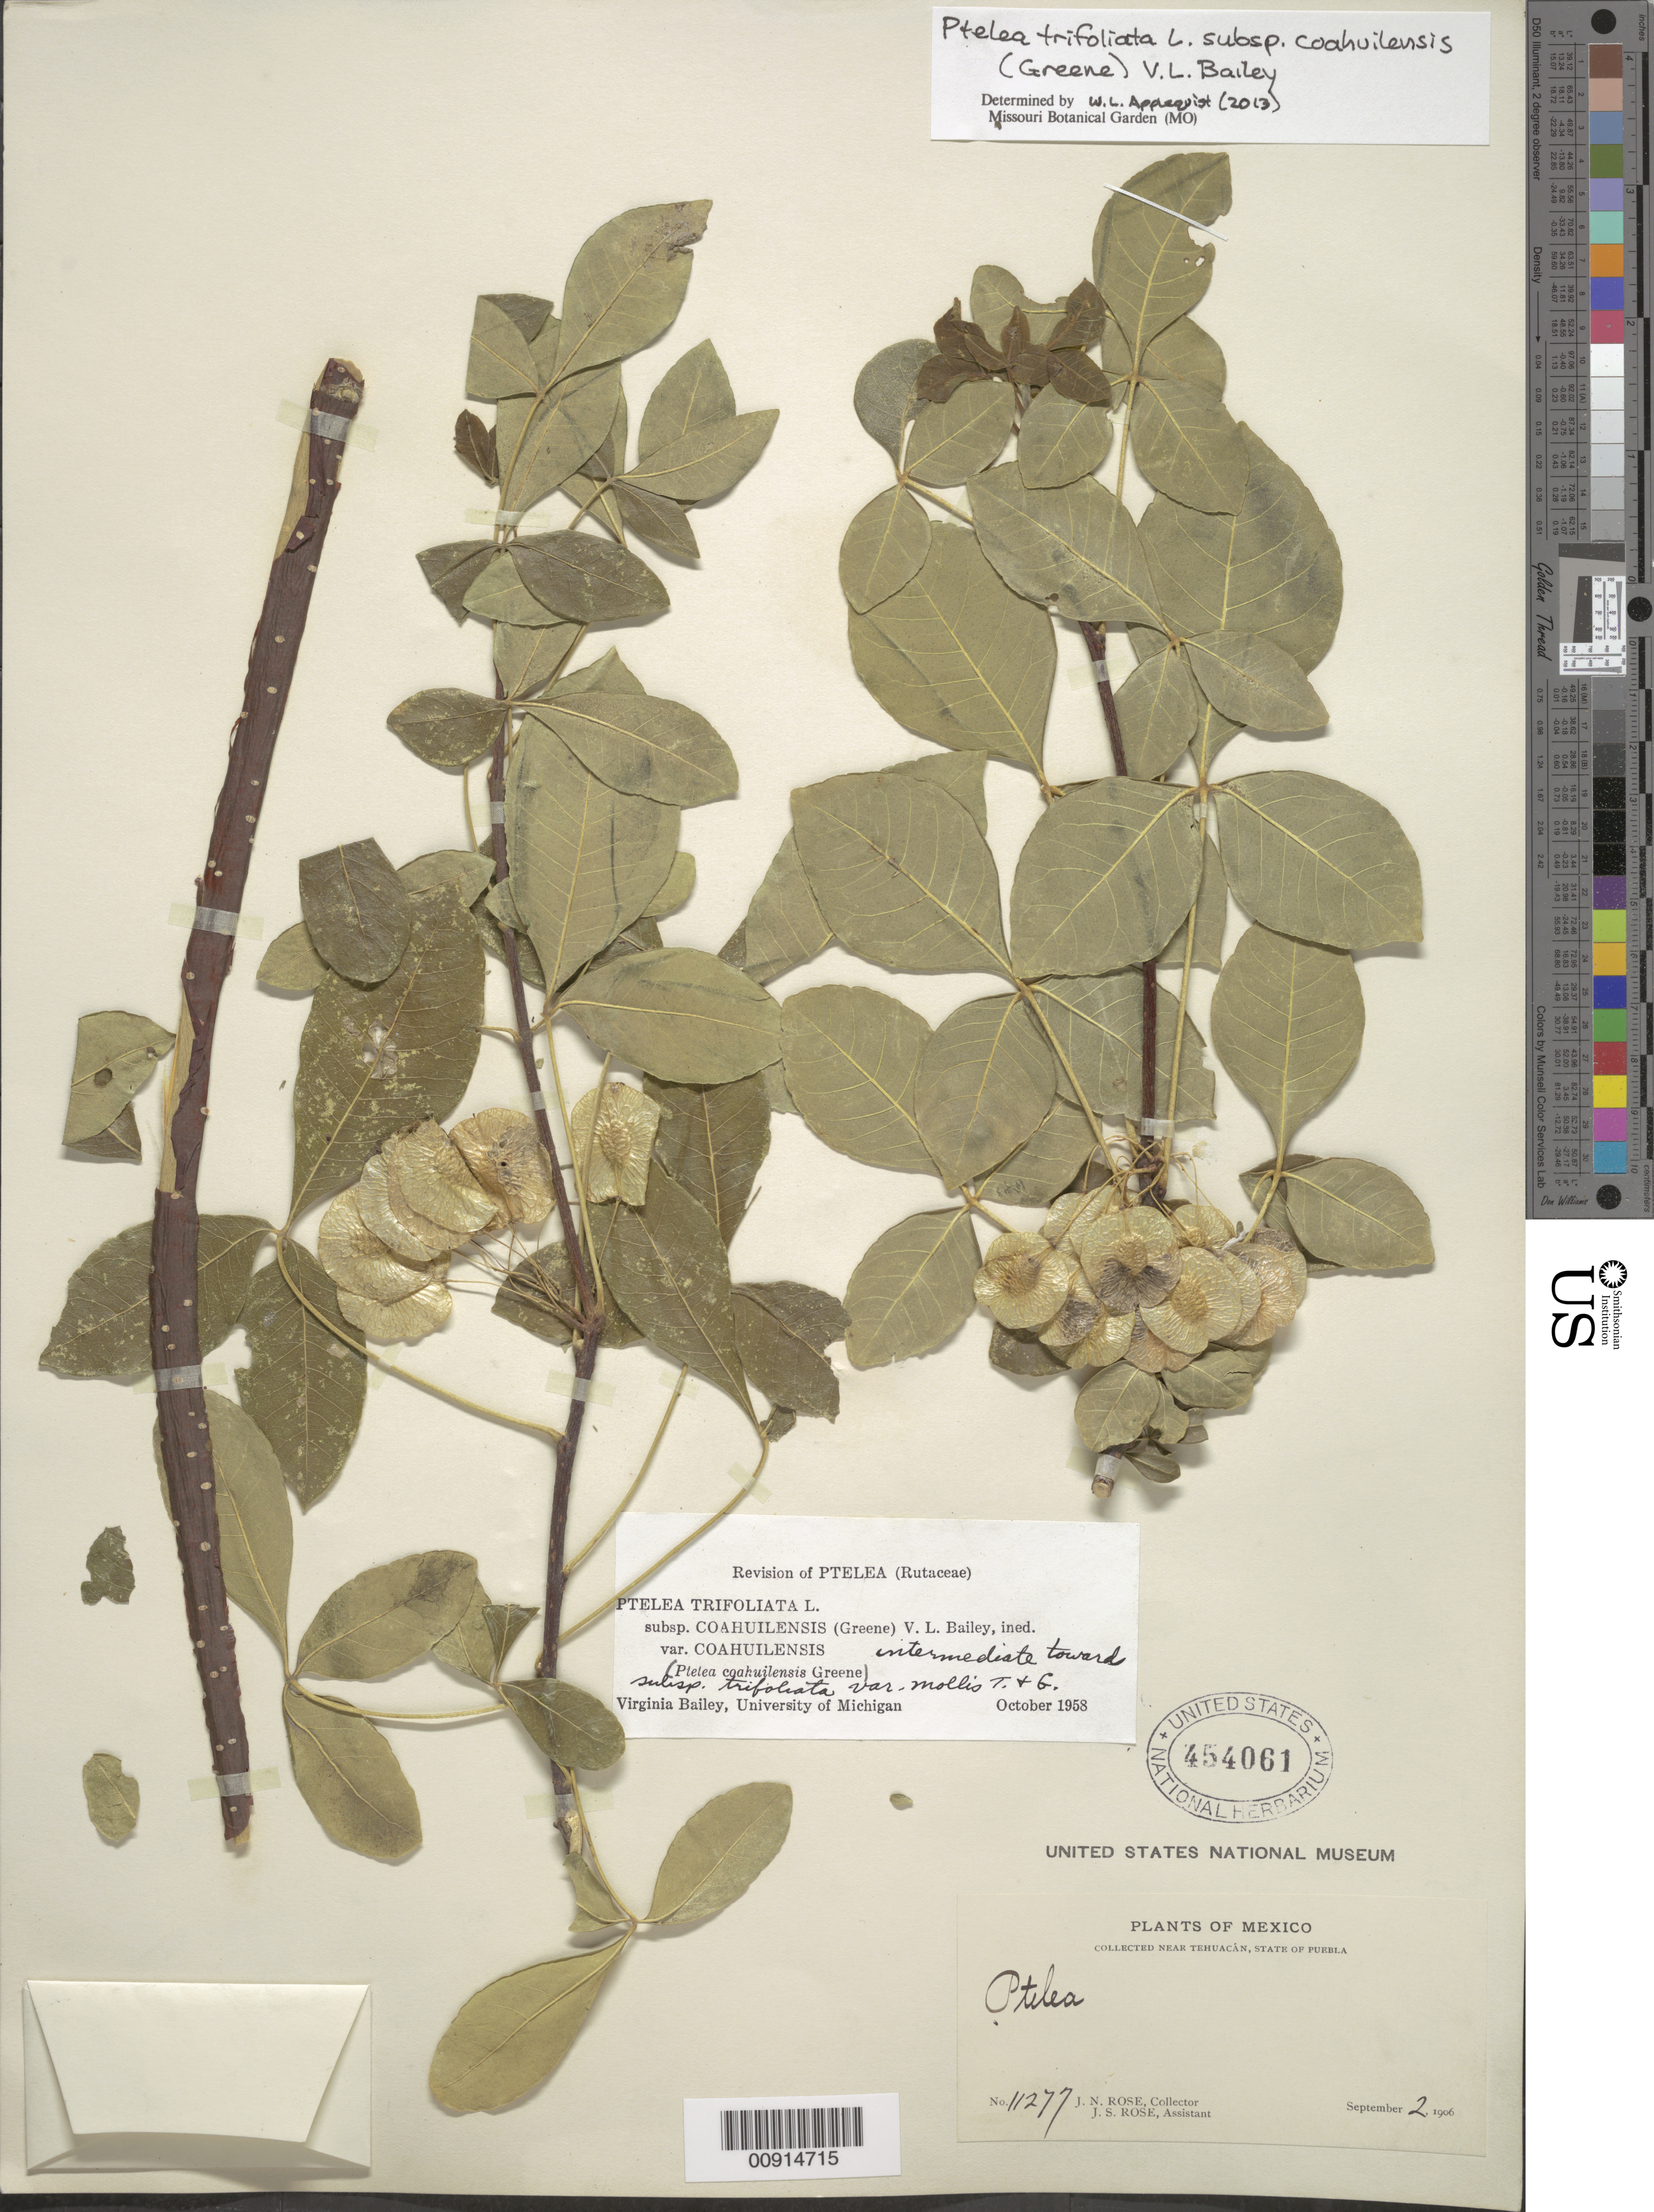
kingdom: Plantae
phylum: Tracheophyta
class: Magnoliopsida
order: Sapindales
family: Rutaceae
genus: Ptelea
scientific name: Ptelea trifoliata subsp. coahuilensis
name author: (Greene) V. L. Bailey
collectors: J. N. Rose & J. S. Rose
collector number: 11277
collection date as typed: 02 Sep 1906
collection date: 1906-09-02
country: Mexico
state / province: Puebla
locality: Near Tehuacán, State of Puebla.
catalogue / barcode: US 454061